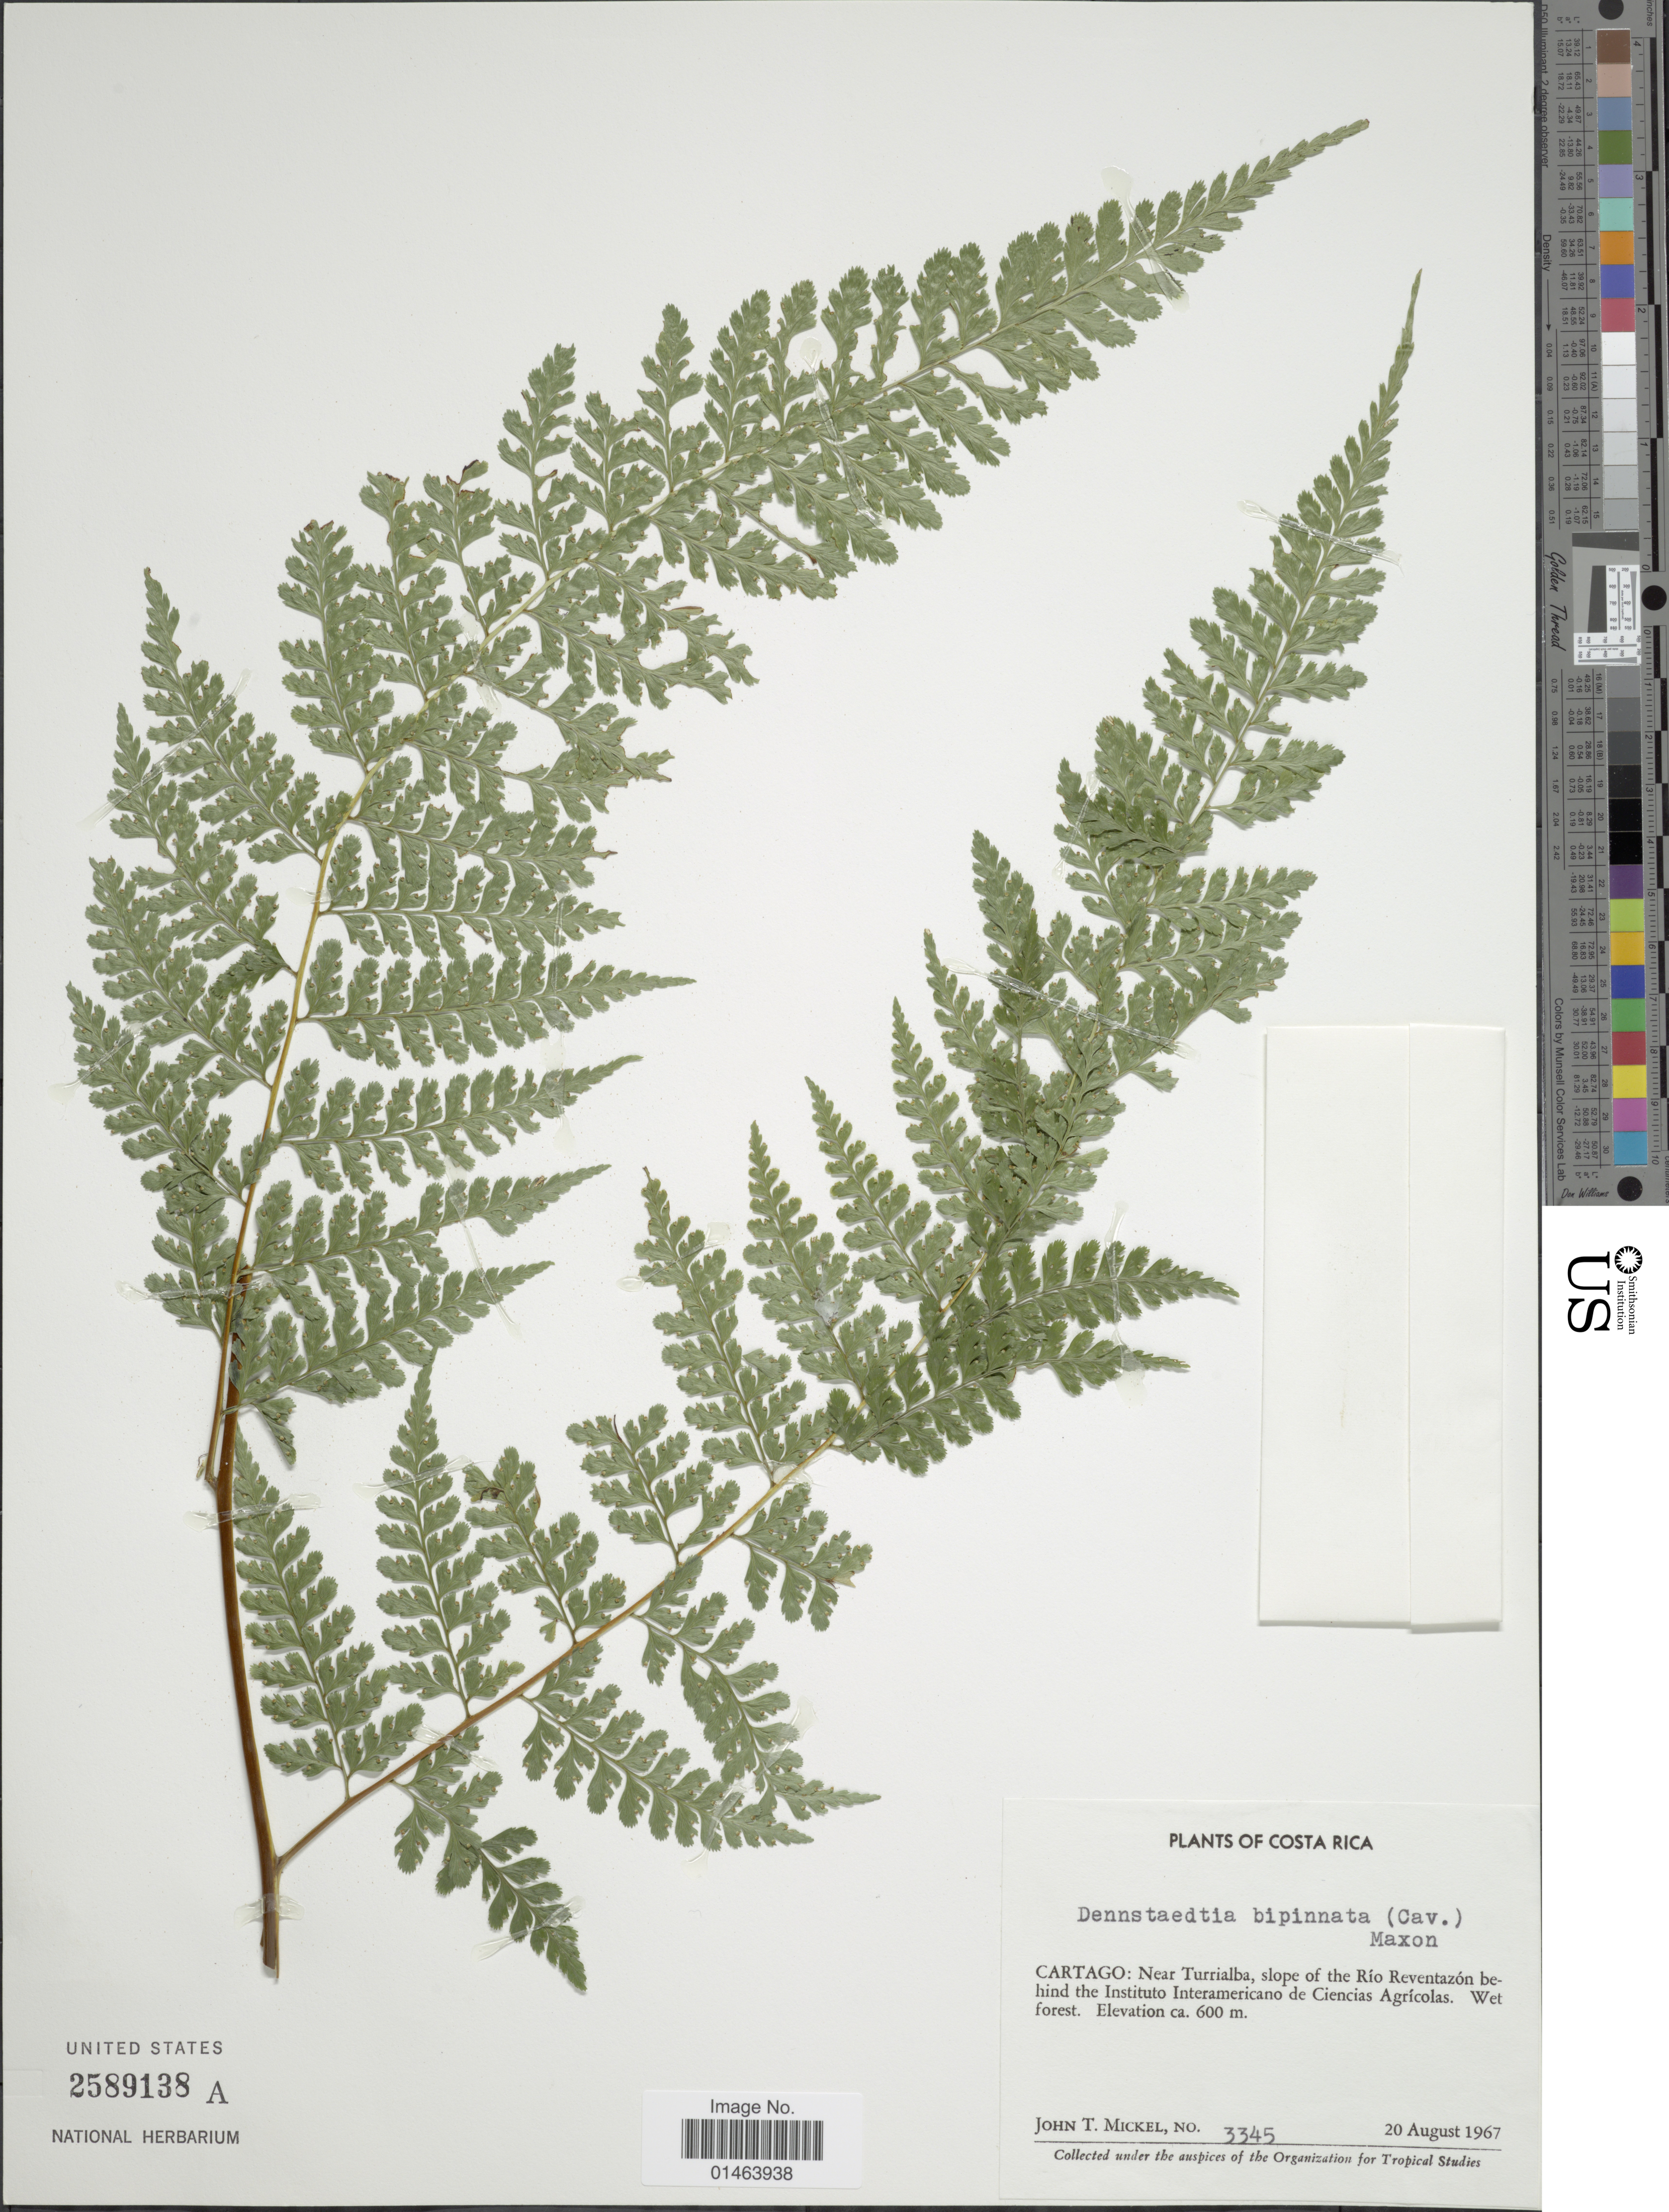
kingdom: Plantae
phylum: Tracheophyta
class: Polypodiopsida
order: Polypodiales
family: Dennstaedtiaceae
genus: Dennstaedtia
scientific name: Dennstaedtia bipinnata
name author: (Cav.) Maxon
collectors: J. T. Mickel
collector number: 3345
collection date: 1967-08-20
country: Costa Rica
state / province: Cartago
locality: Costa Rica, Cartago:Near Turrialba, slope of the Rio Reventazon behind the Instituto Interamericano de Ciencia Agricolas.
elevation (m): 600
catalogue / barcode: US 2589138A